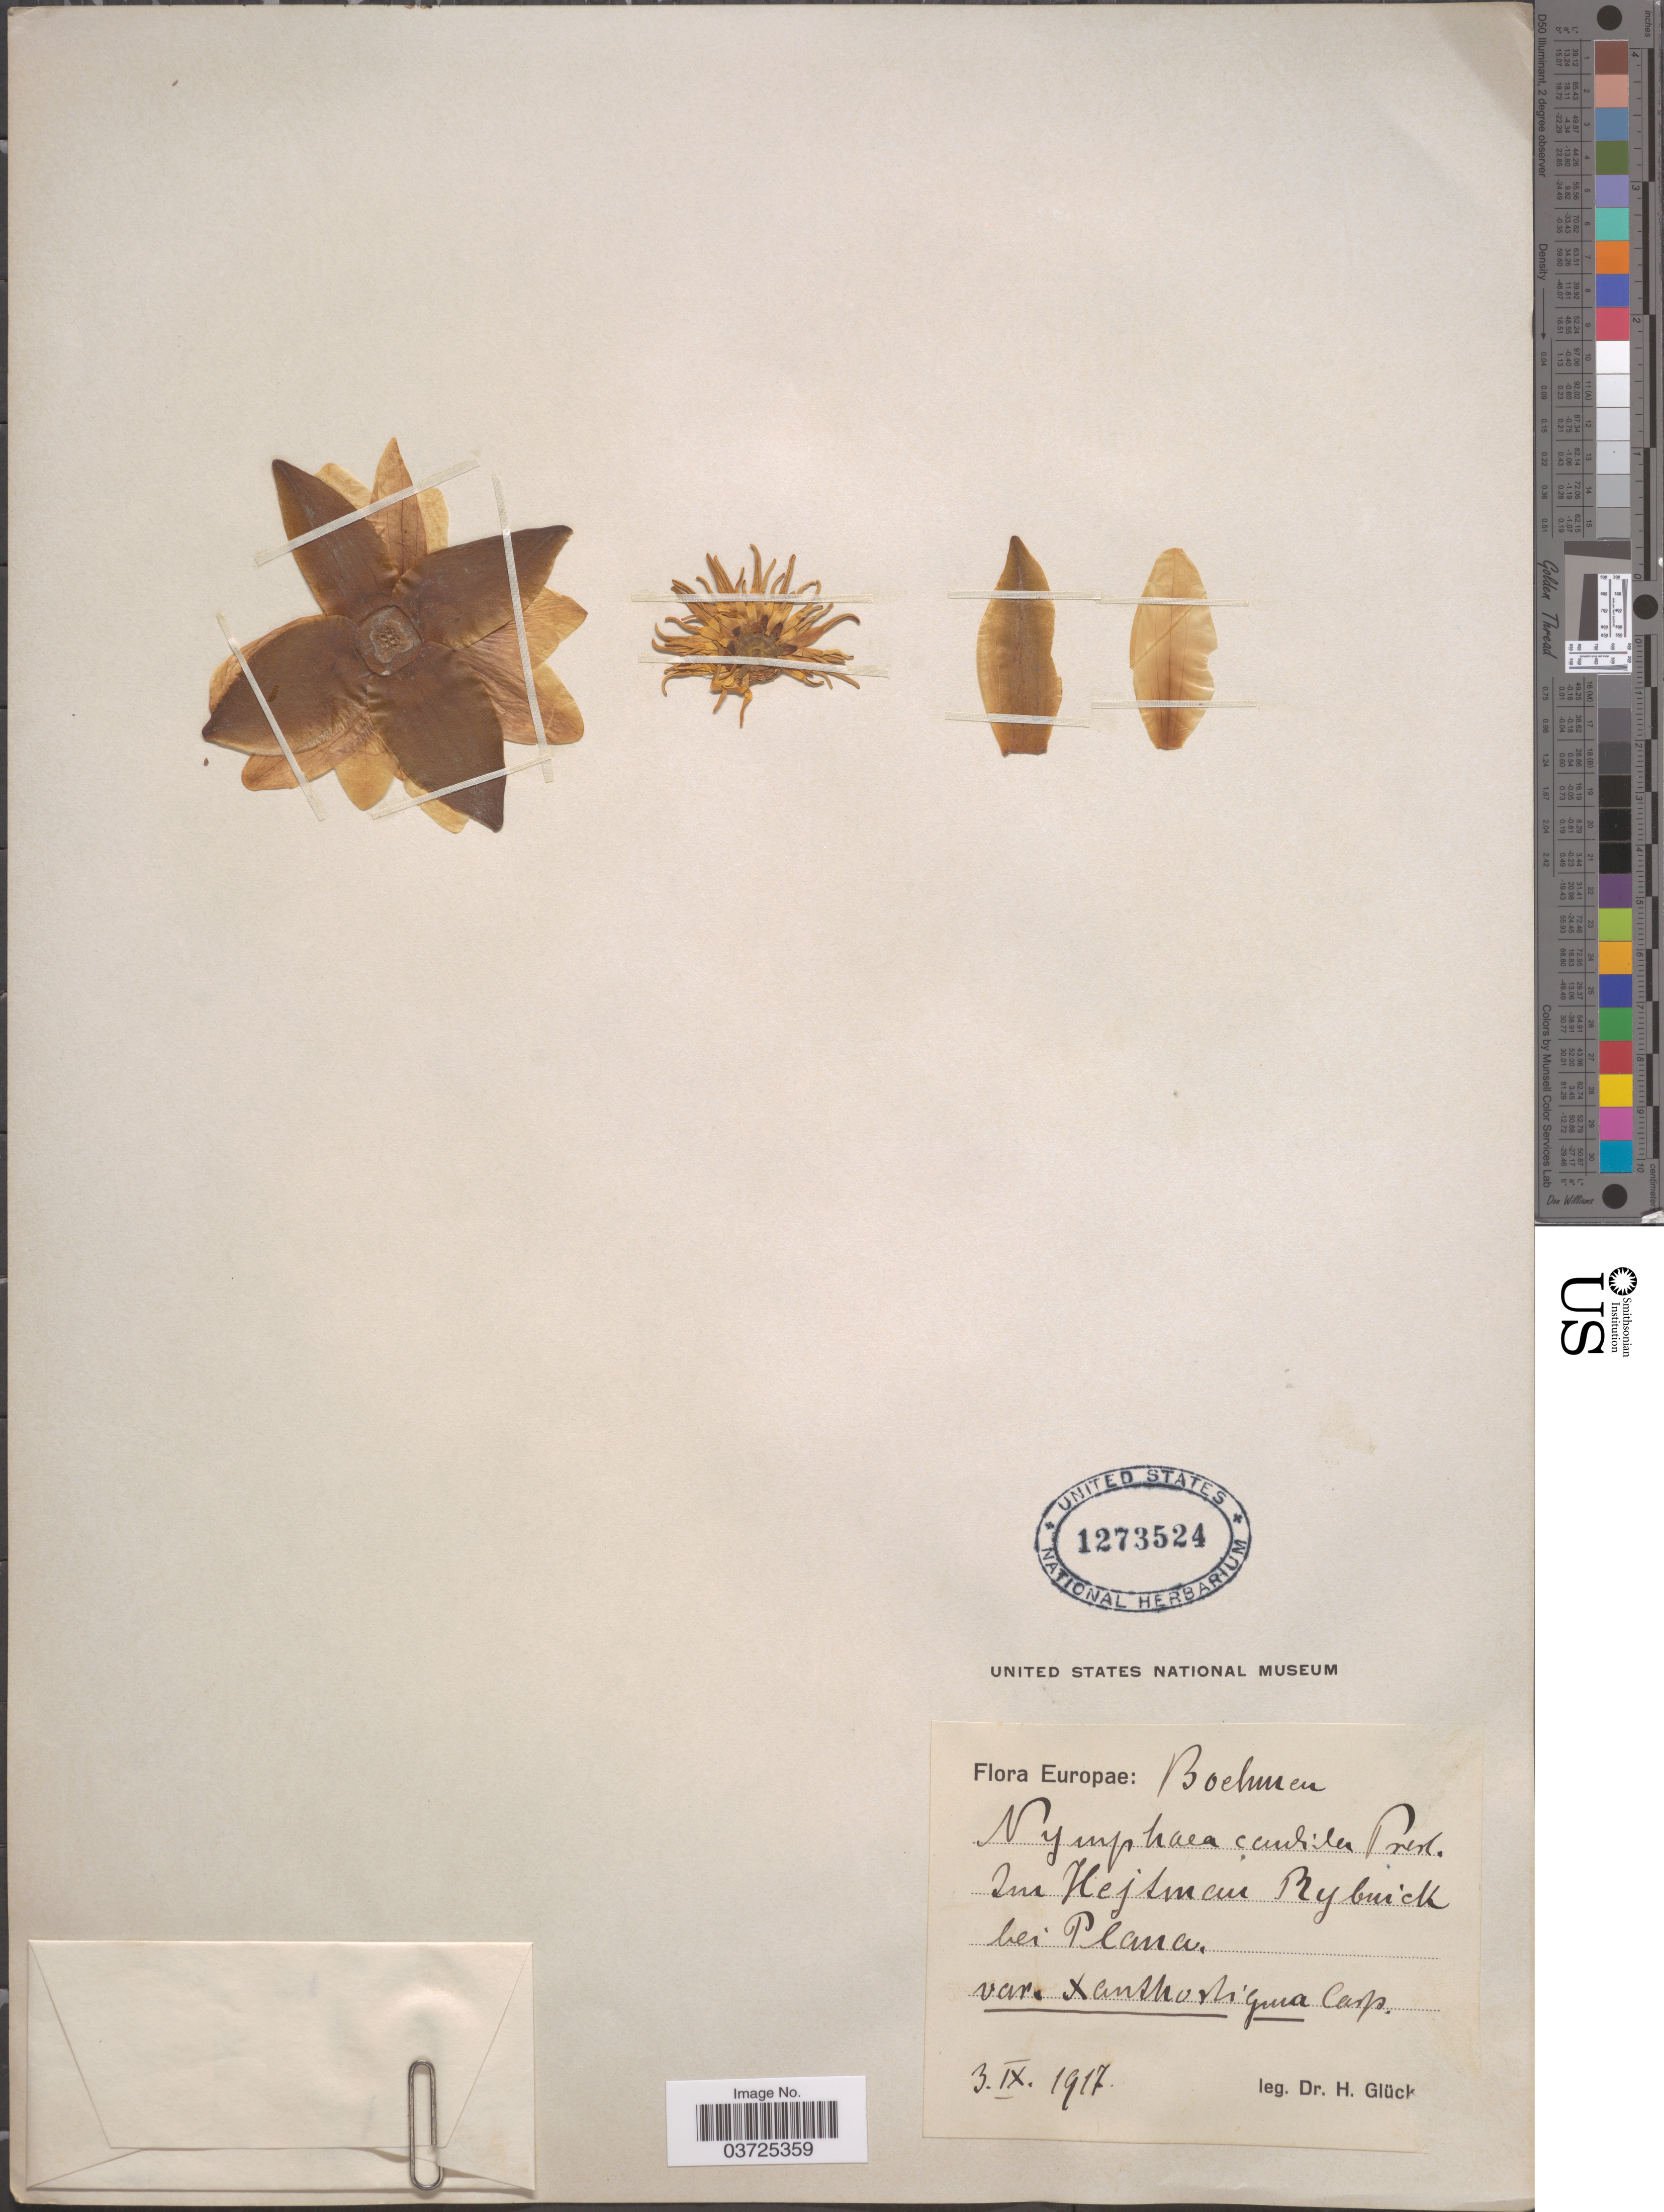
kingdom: Plantae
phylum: Tracheophyta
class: Magnoliopsida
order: Nymphaeales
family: Nymphaeaceae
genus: Nymphaea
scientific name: Nymphaea candida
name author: J. Presl & C. Presl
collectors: H. Glück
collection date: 1917-09-03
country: Czechia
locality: Europae: Boehmer. Im Hejtincur Rybuich bei Planca. [interpreted]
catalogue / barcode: US 1273524